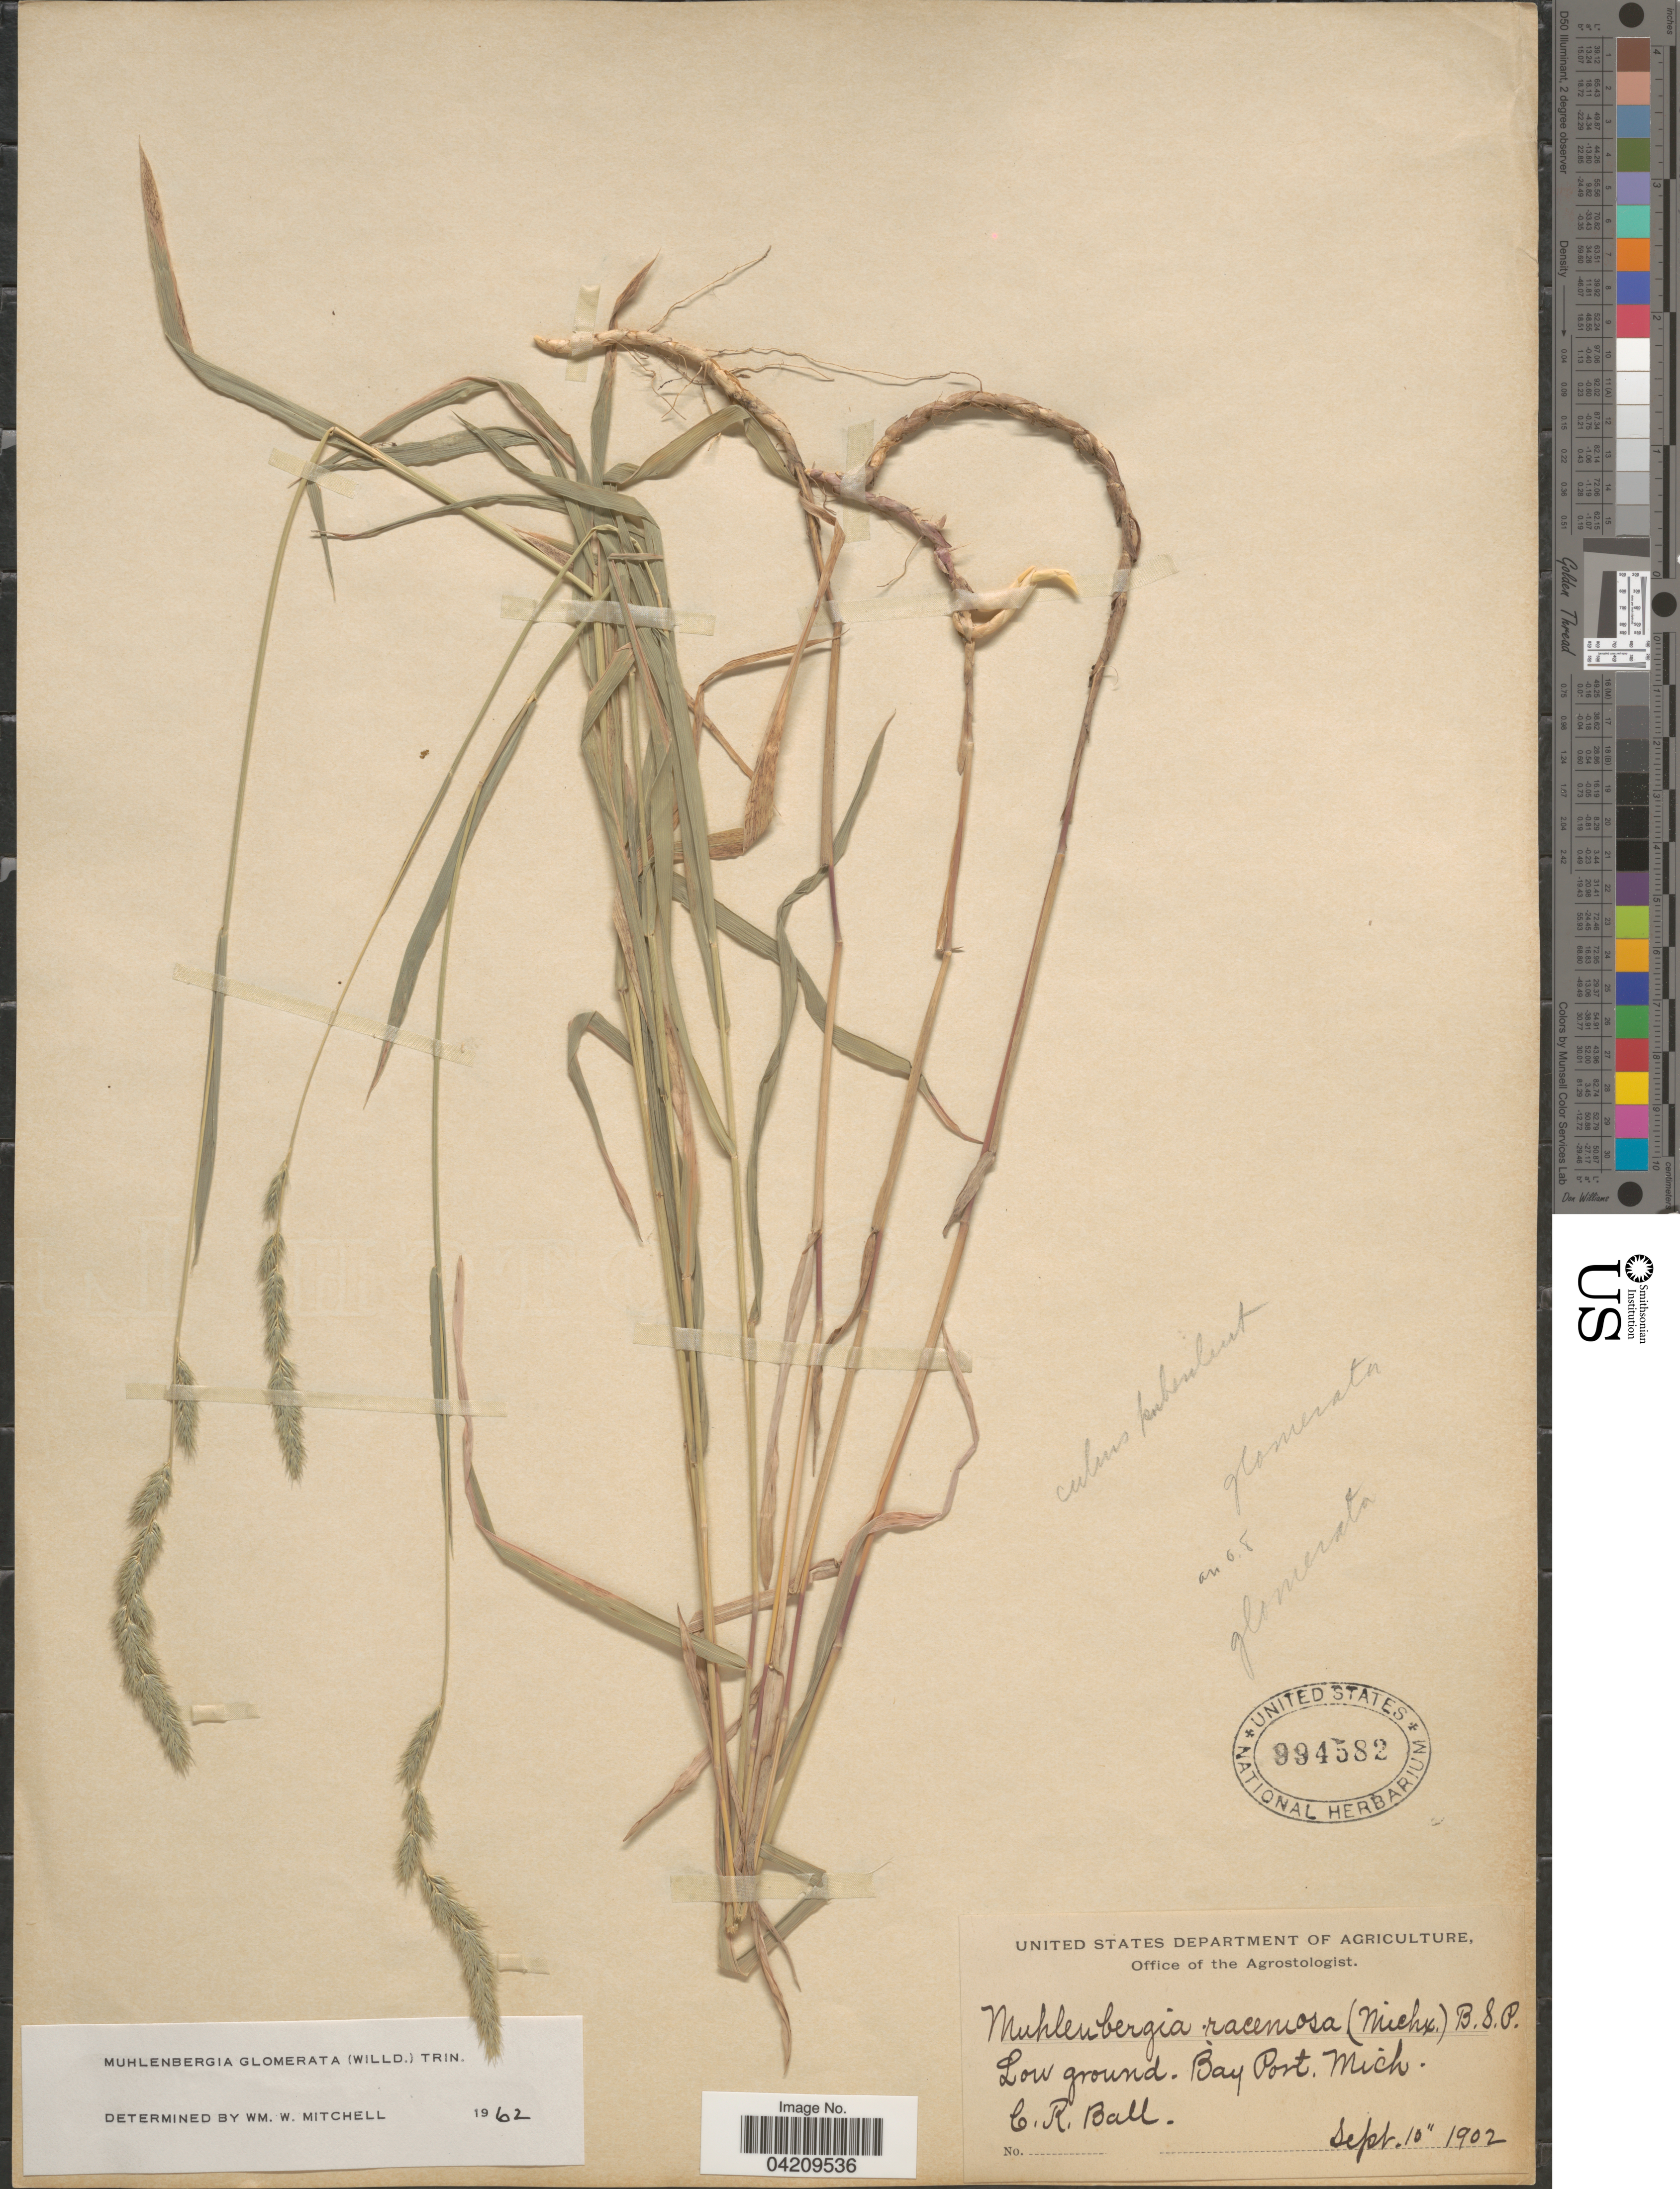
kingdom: Plantae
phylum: Tracheophyta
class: Liliopsida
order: Poales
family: Poaceae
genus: Muhlenbergia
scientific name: Muhlenbergia glomerata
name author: (Willd.) Trin.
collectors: C. R. Ball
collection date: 1902-09-10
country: United States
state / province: Michigan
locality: Low ground. Bay Port.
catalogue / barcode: US 994582